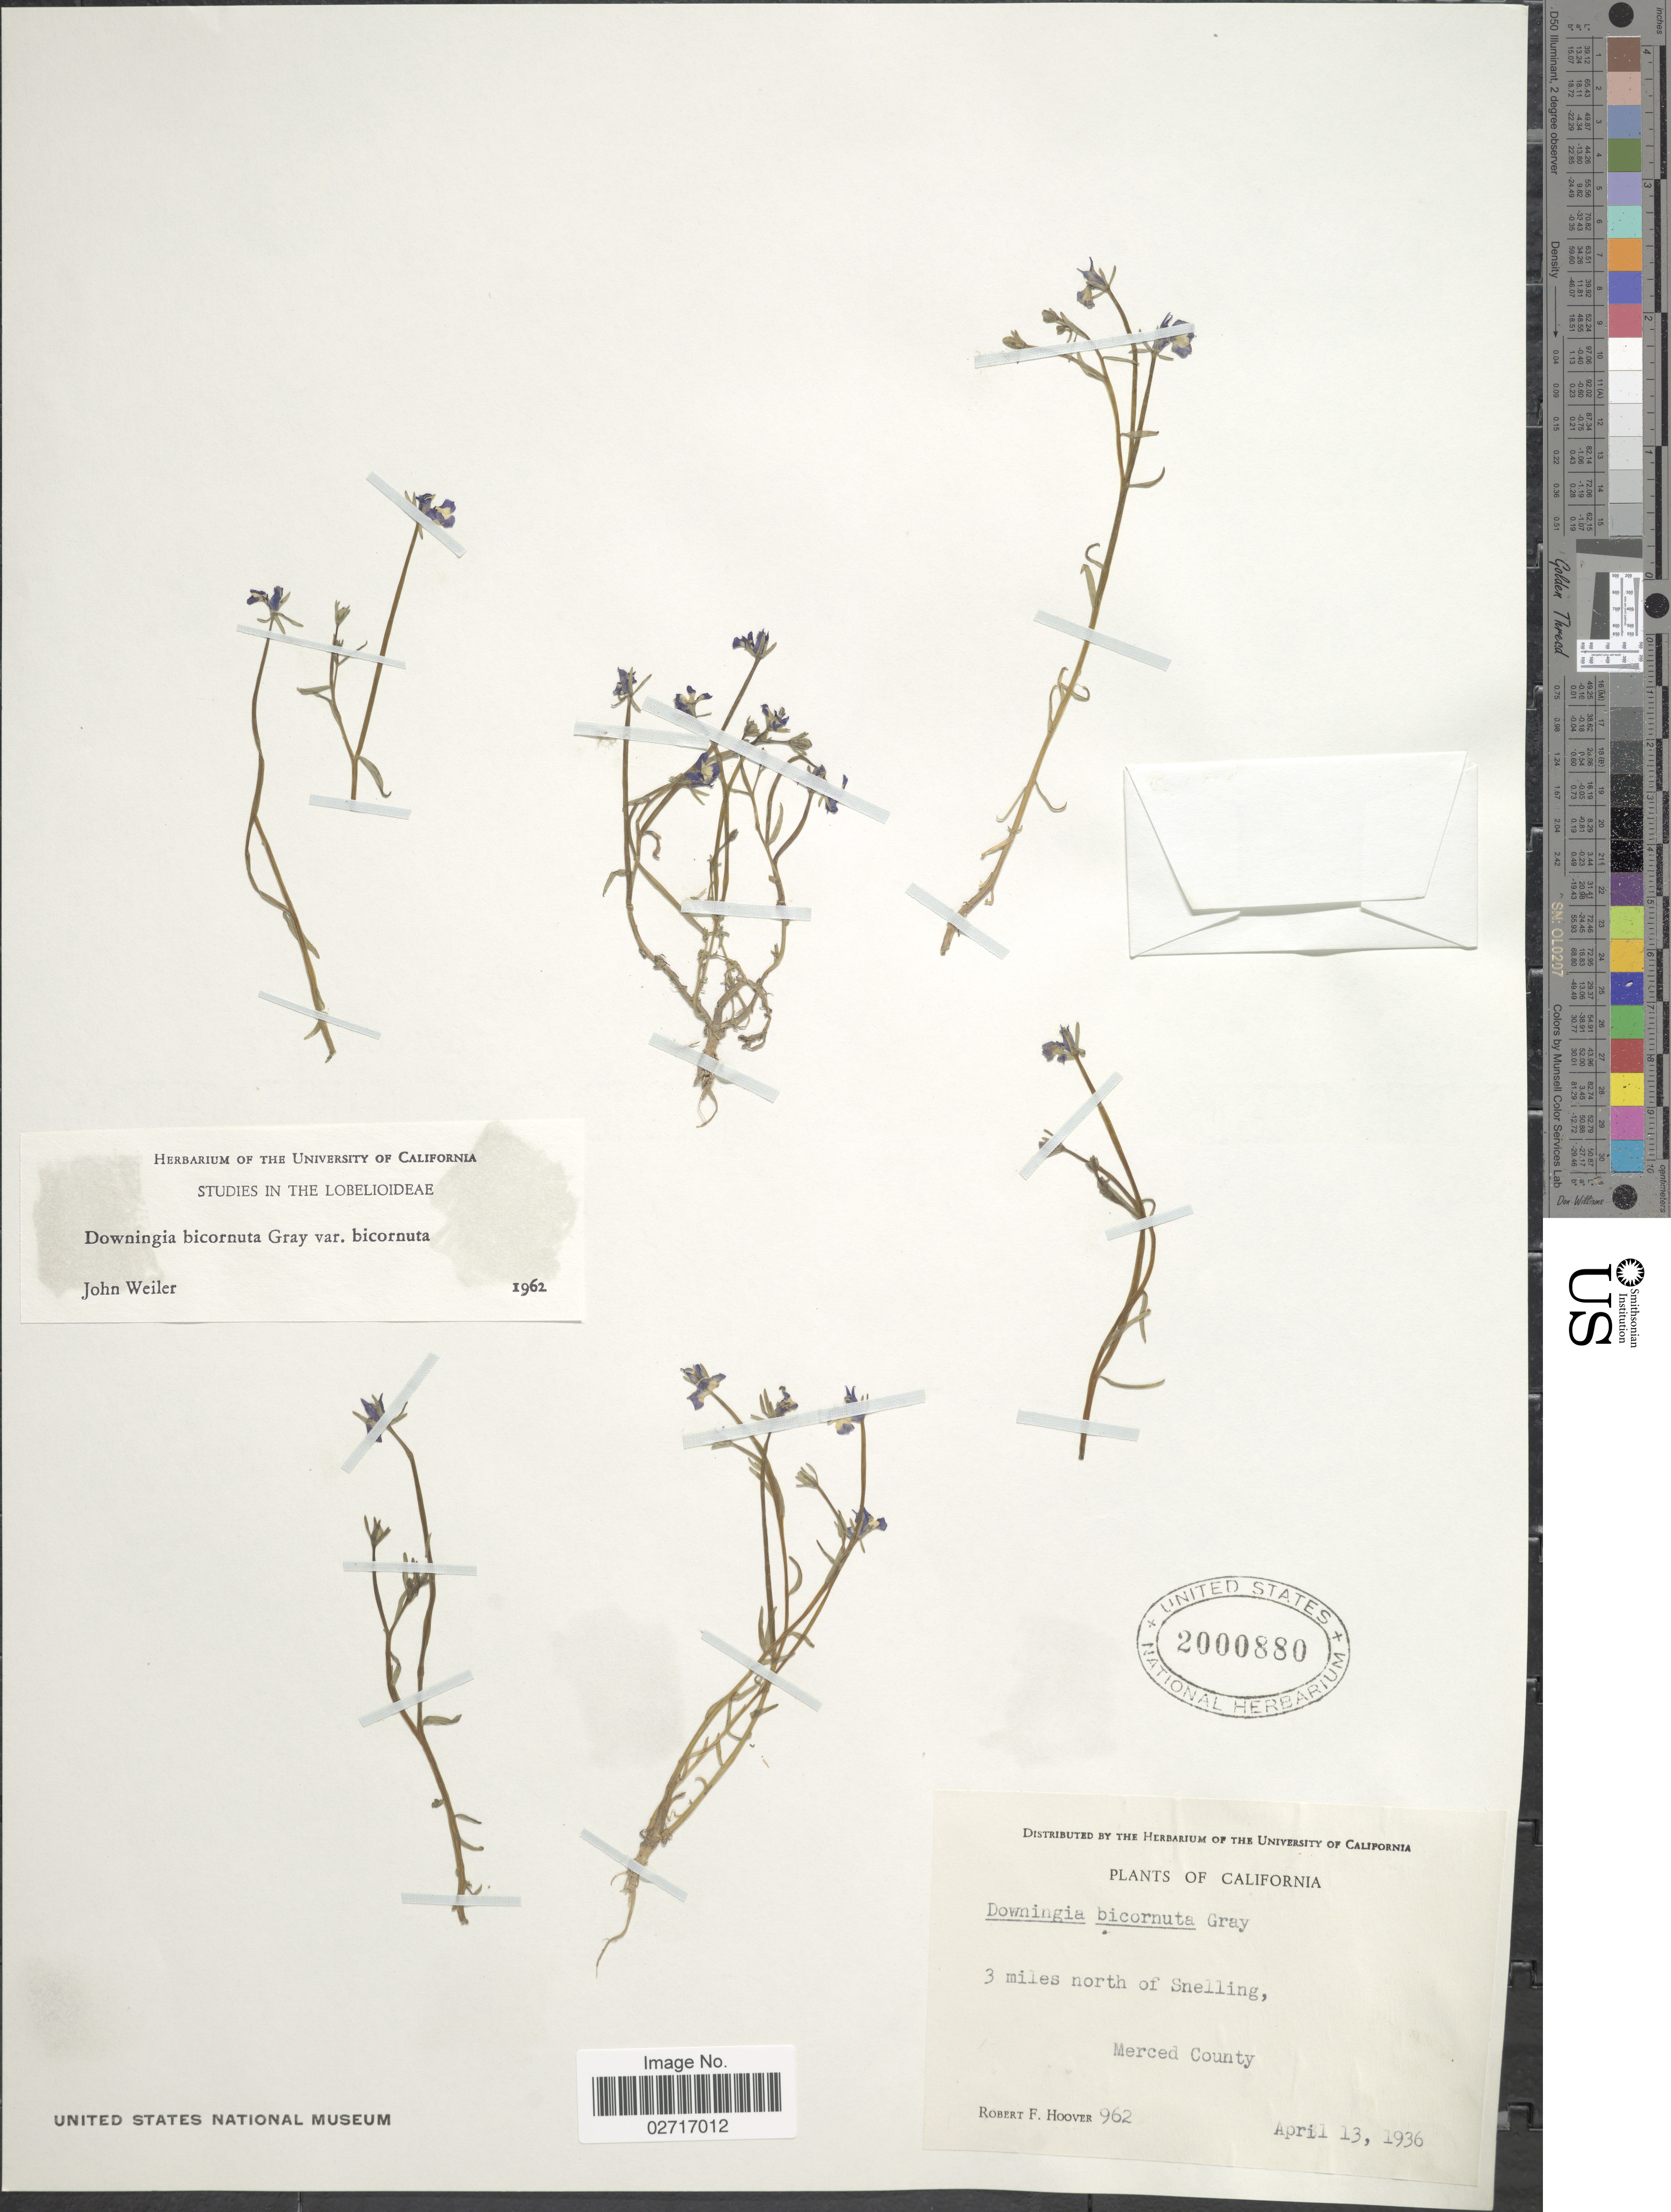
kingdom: Plantae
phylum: Tracheophyta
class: Magnoliopsida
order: Asterales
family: Campanulaceae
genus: Downingia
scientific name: Downingia bicornuta var. bicornuta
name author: A. Gray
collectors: R. F. Hoover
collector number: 962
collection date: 1936-04-13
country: United States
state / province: California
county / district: Merced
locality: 3 miles north of Snelling, Merced County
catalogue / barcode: US 2000880